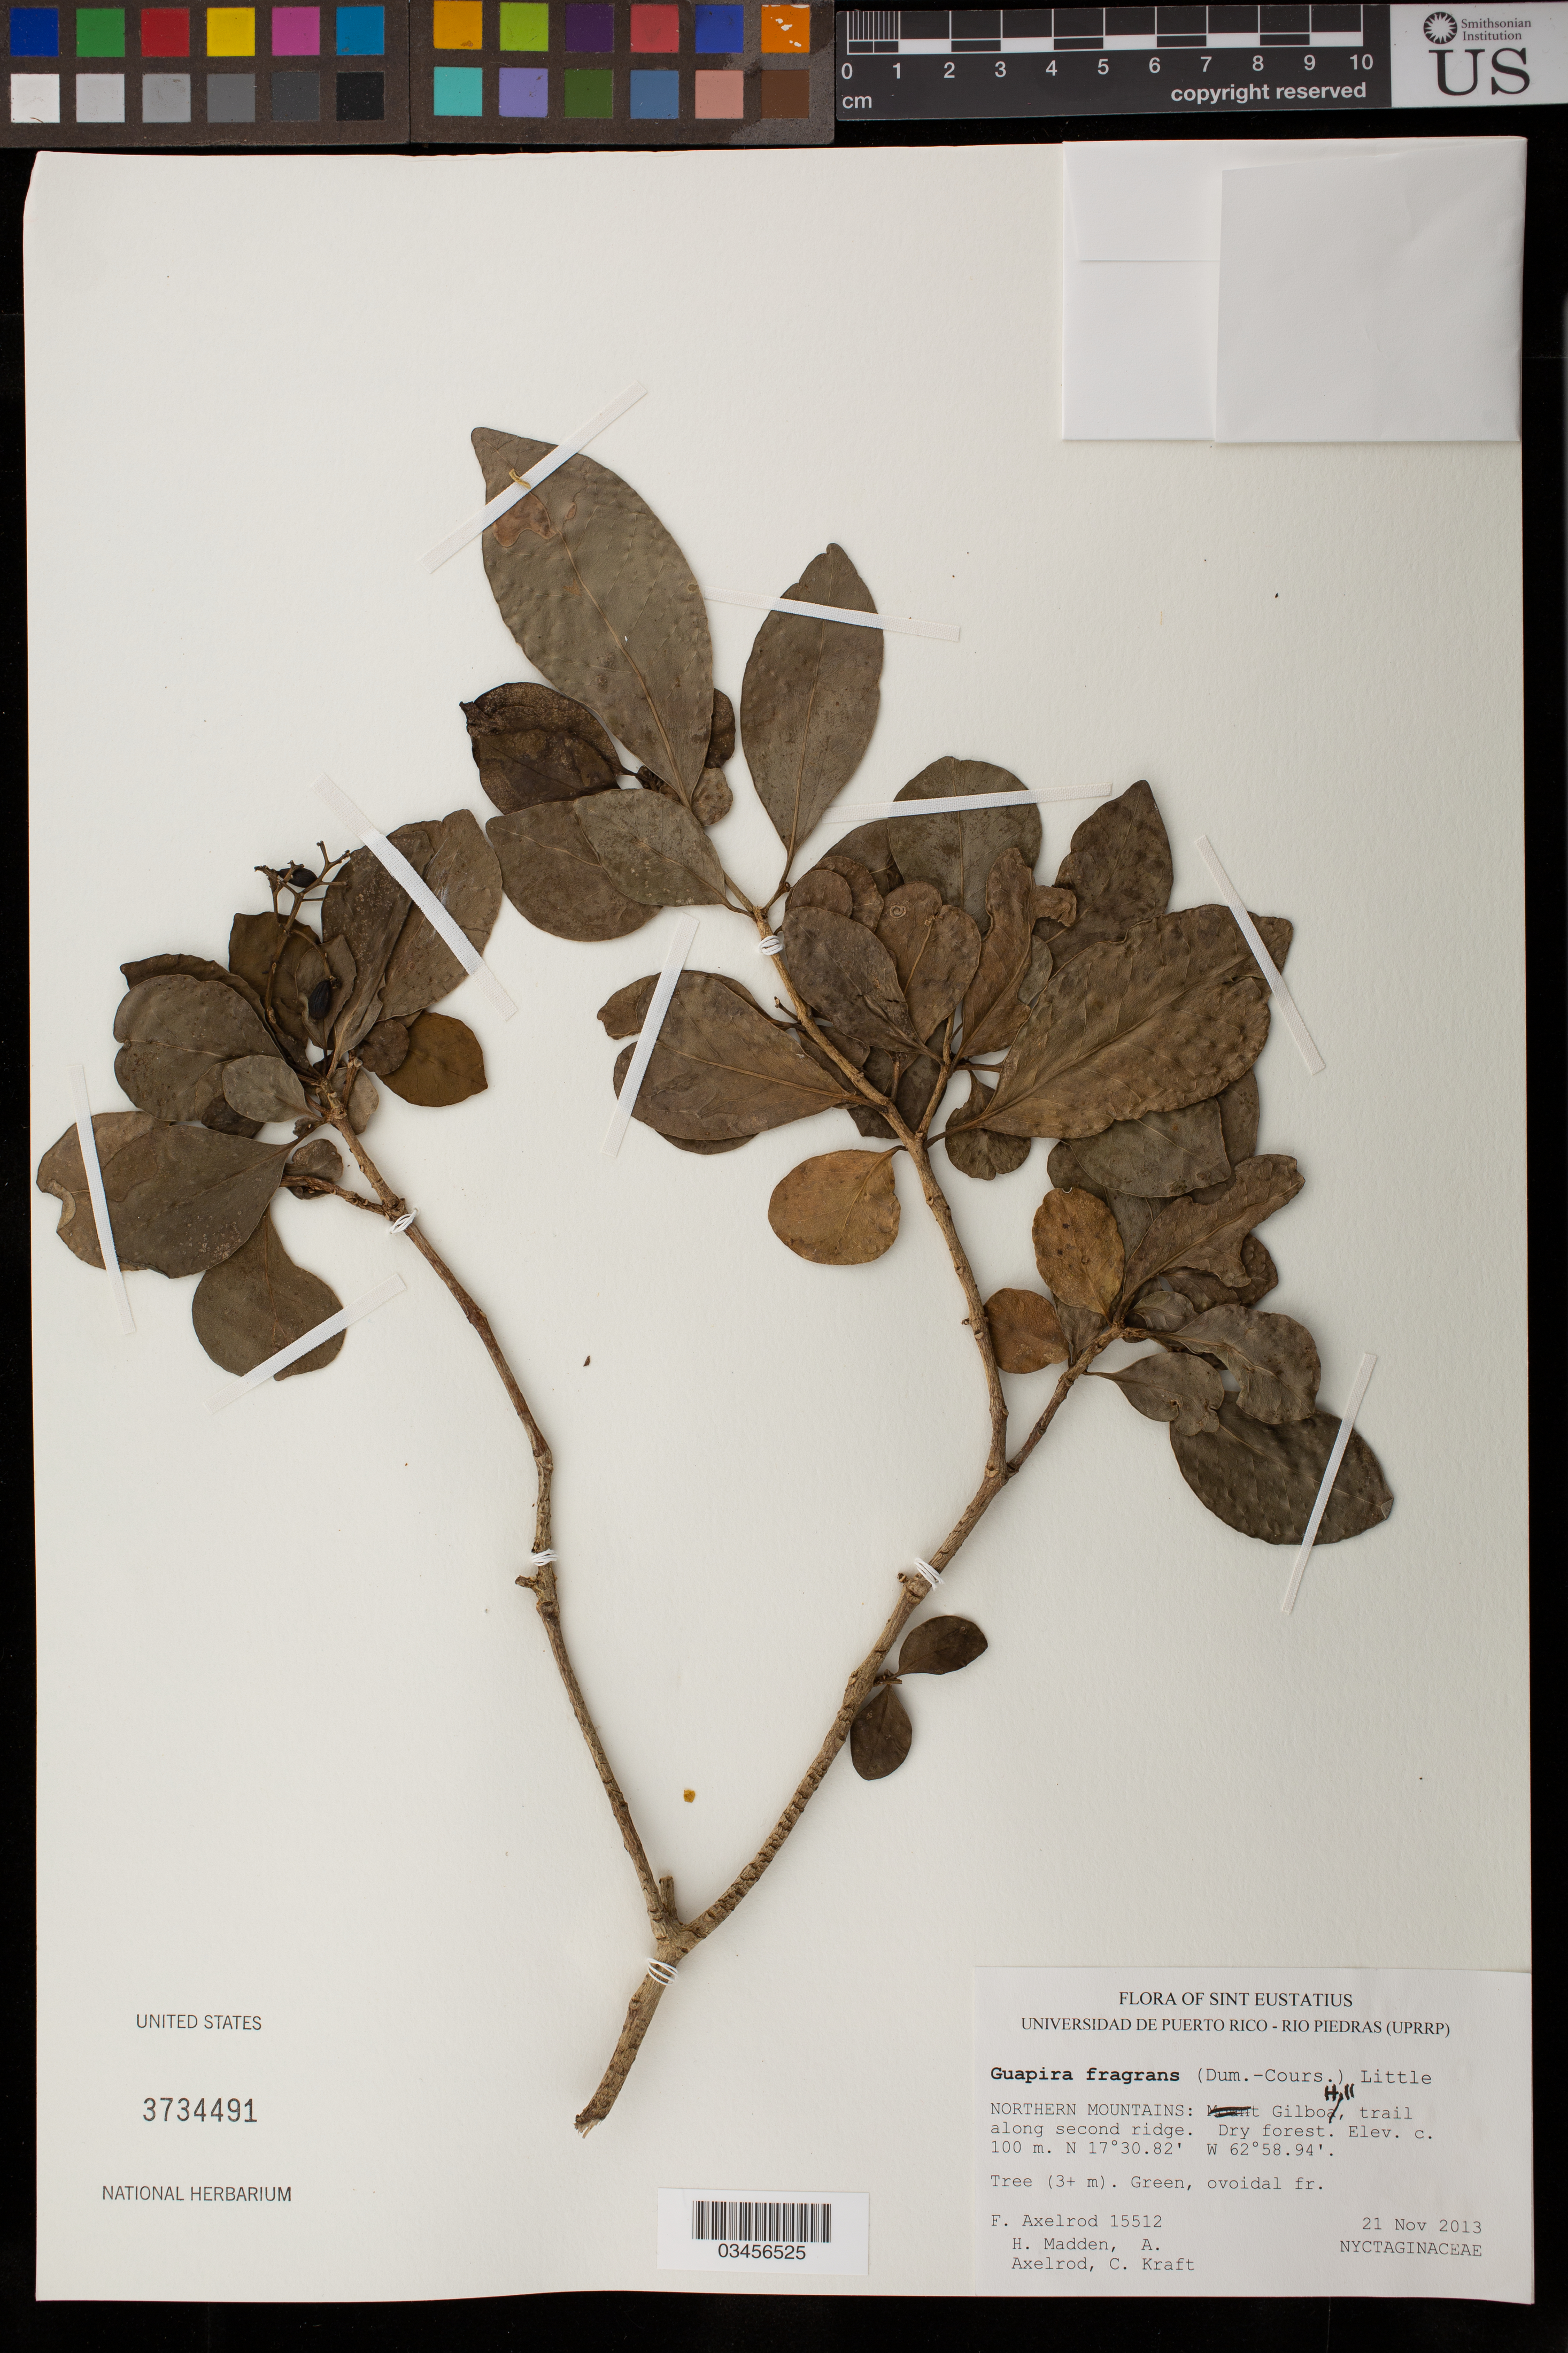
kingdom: Plantae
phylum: Tracheophyta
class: Magnoliopsida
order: Caryophyllales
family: Polygonaceae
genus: Reynoutria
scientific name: Reynoutria japonica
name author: Houtt.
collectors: A. L. Moldenke & H. N. Moldenke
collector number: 30308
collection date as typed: August 20, 1975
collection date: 1975-08-20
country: United States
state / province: New Jersey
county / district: Union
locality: Berkeley Heights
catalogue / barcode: US 2782582